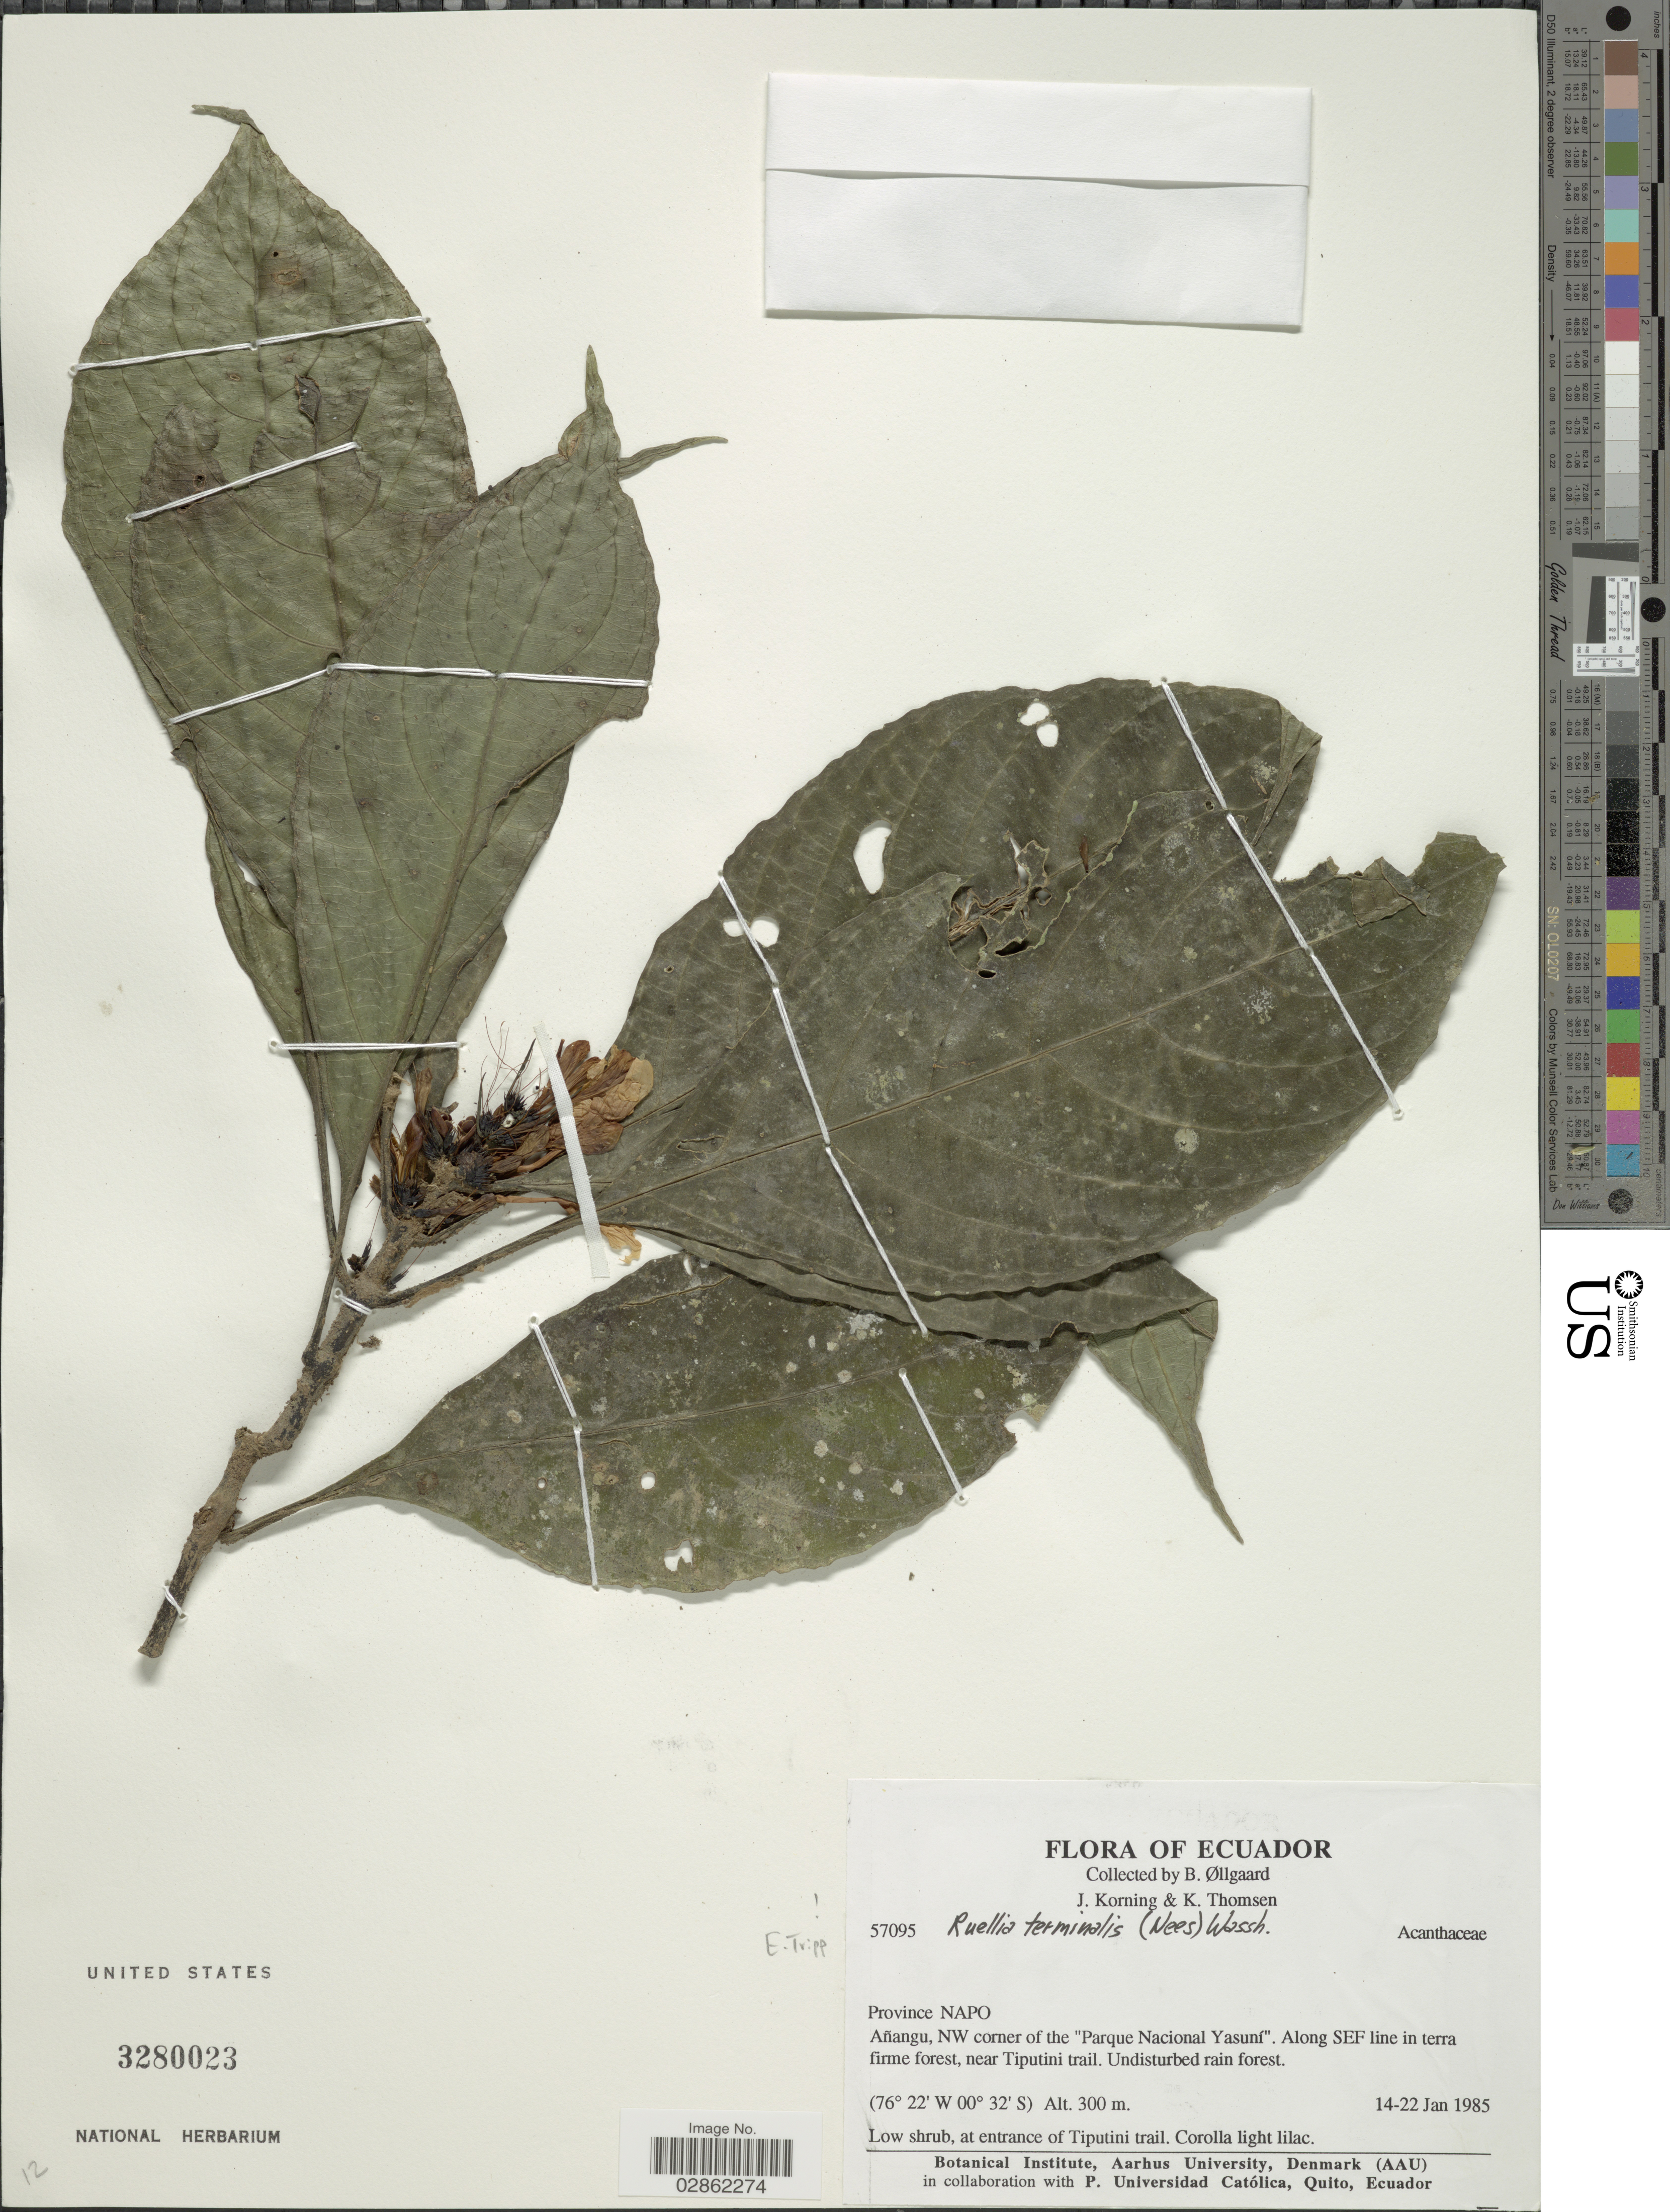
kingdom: Plantae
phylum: Tracheophyta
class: Magnoliopsida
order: Lamiales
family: Acanthaceae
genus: Ruellia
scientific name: Ruellia terminalis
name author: (Nees) Wassh.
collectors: B. Øllgaard, J. Korning & K. Thomsen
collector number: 57095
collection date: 1985-01-14/1985-01-22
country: Ecuador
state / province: Napo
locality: Añangu, NW corner of the "Parque Nacional Yasuní", along SEF line in terra firme forest, near Tiputini trail.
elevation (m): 300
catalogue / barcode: US 3280023